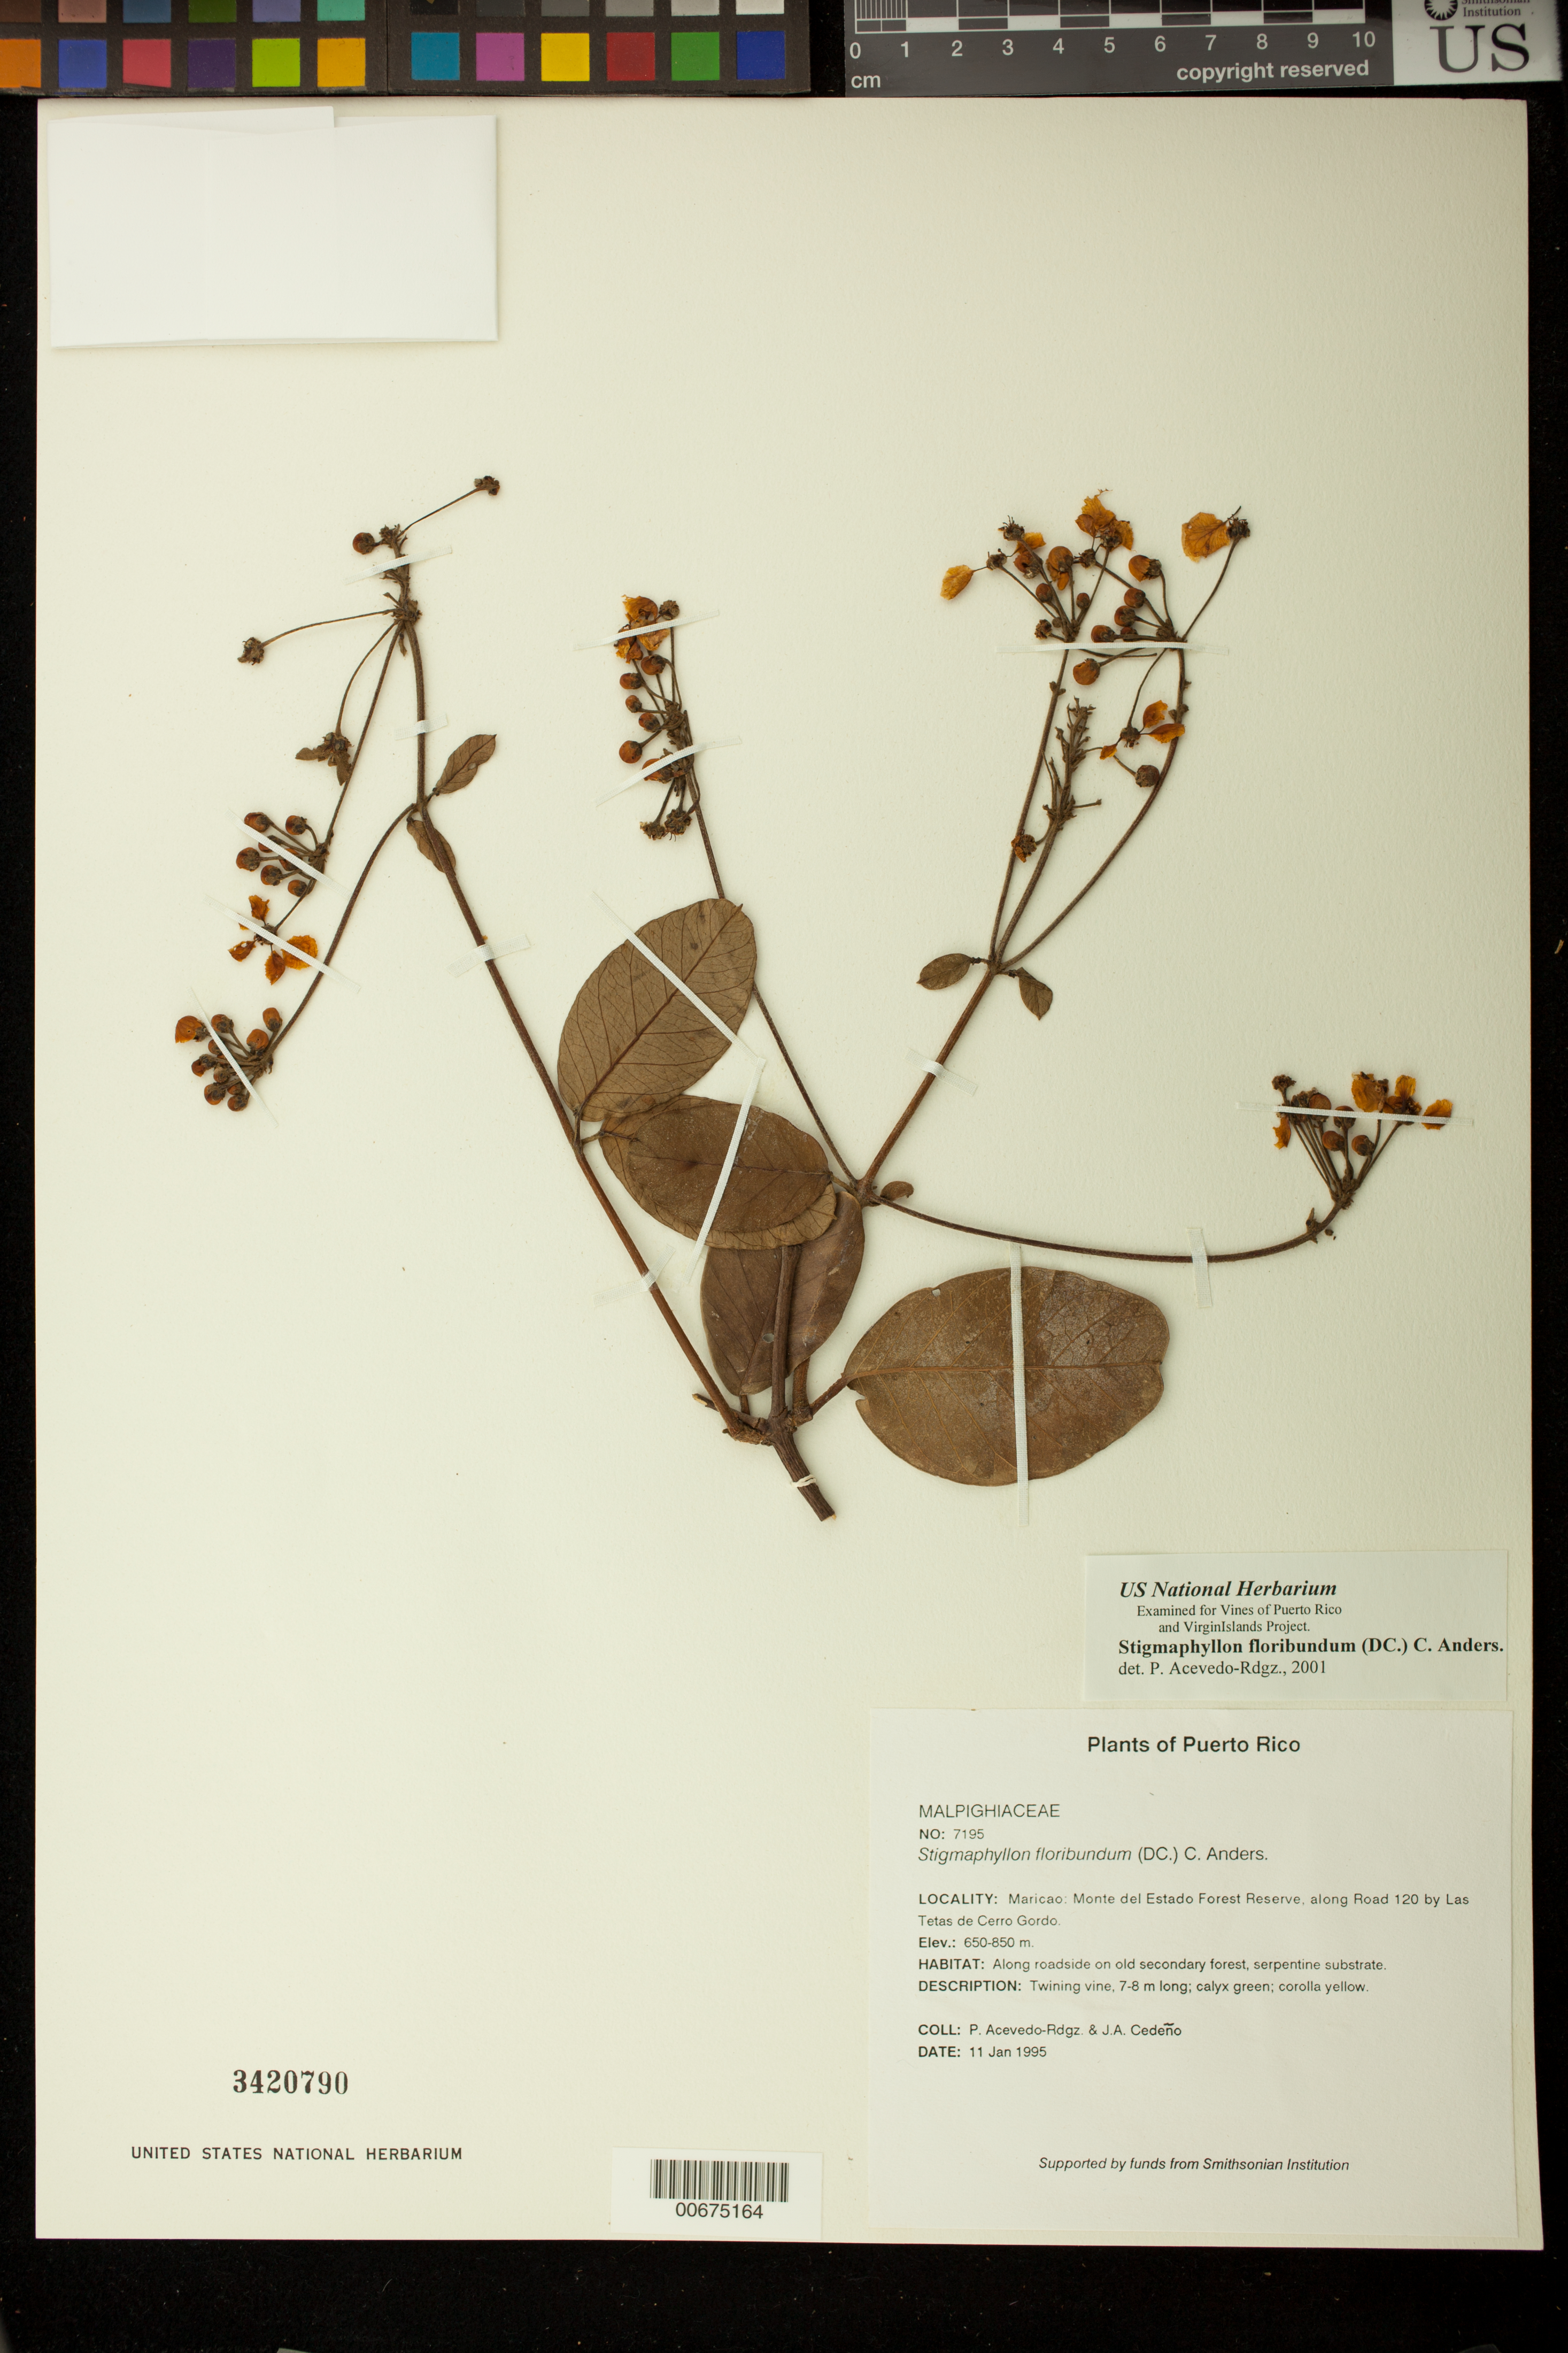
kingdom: Plantae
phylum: Tracheophyta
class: Magnoliopsida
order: Malpighiales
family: Malpighiaceae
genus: Stigmaphyllon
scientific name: Stigmaphyllon floribundum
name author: (DC.) C.E. Anderson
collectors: P. Acevedo-Rodr. & J. A. Cedeño M.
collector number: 7195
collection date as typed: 11 Jan 1995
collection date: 1995-01-11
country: Puerto Rico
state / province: Maricao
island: Puerto Rico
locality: Maricao: Monte del Estado Forest Reserve, along Road 120 by Las Tetas de Cerro Gordo.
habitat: Along roadside on old secondary forest, serpentine substrate.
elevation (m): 650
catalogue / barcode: US 3420790